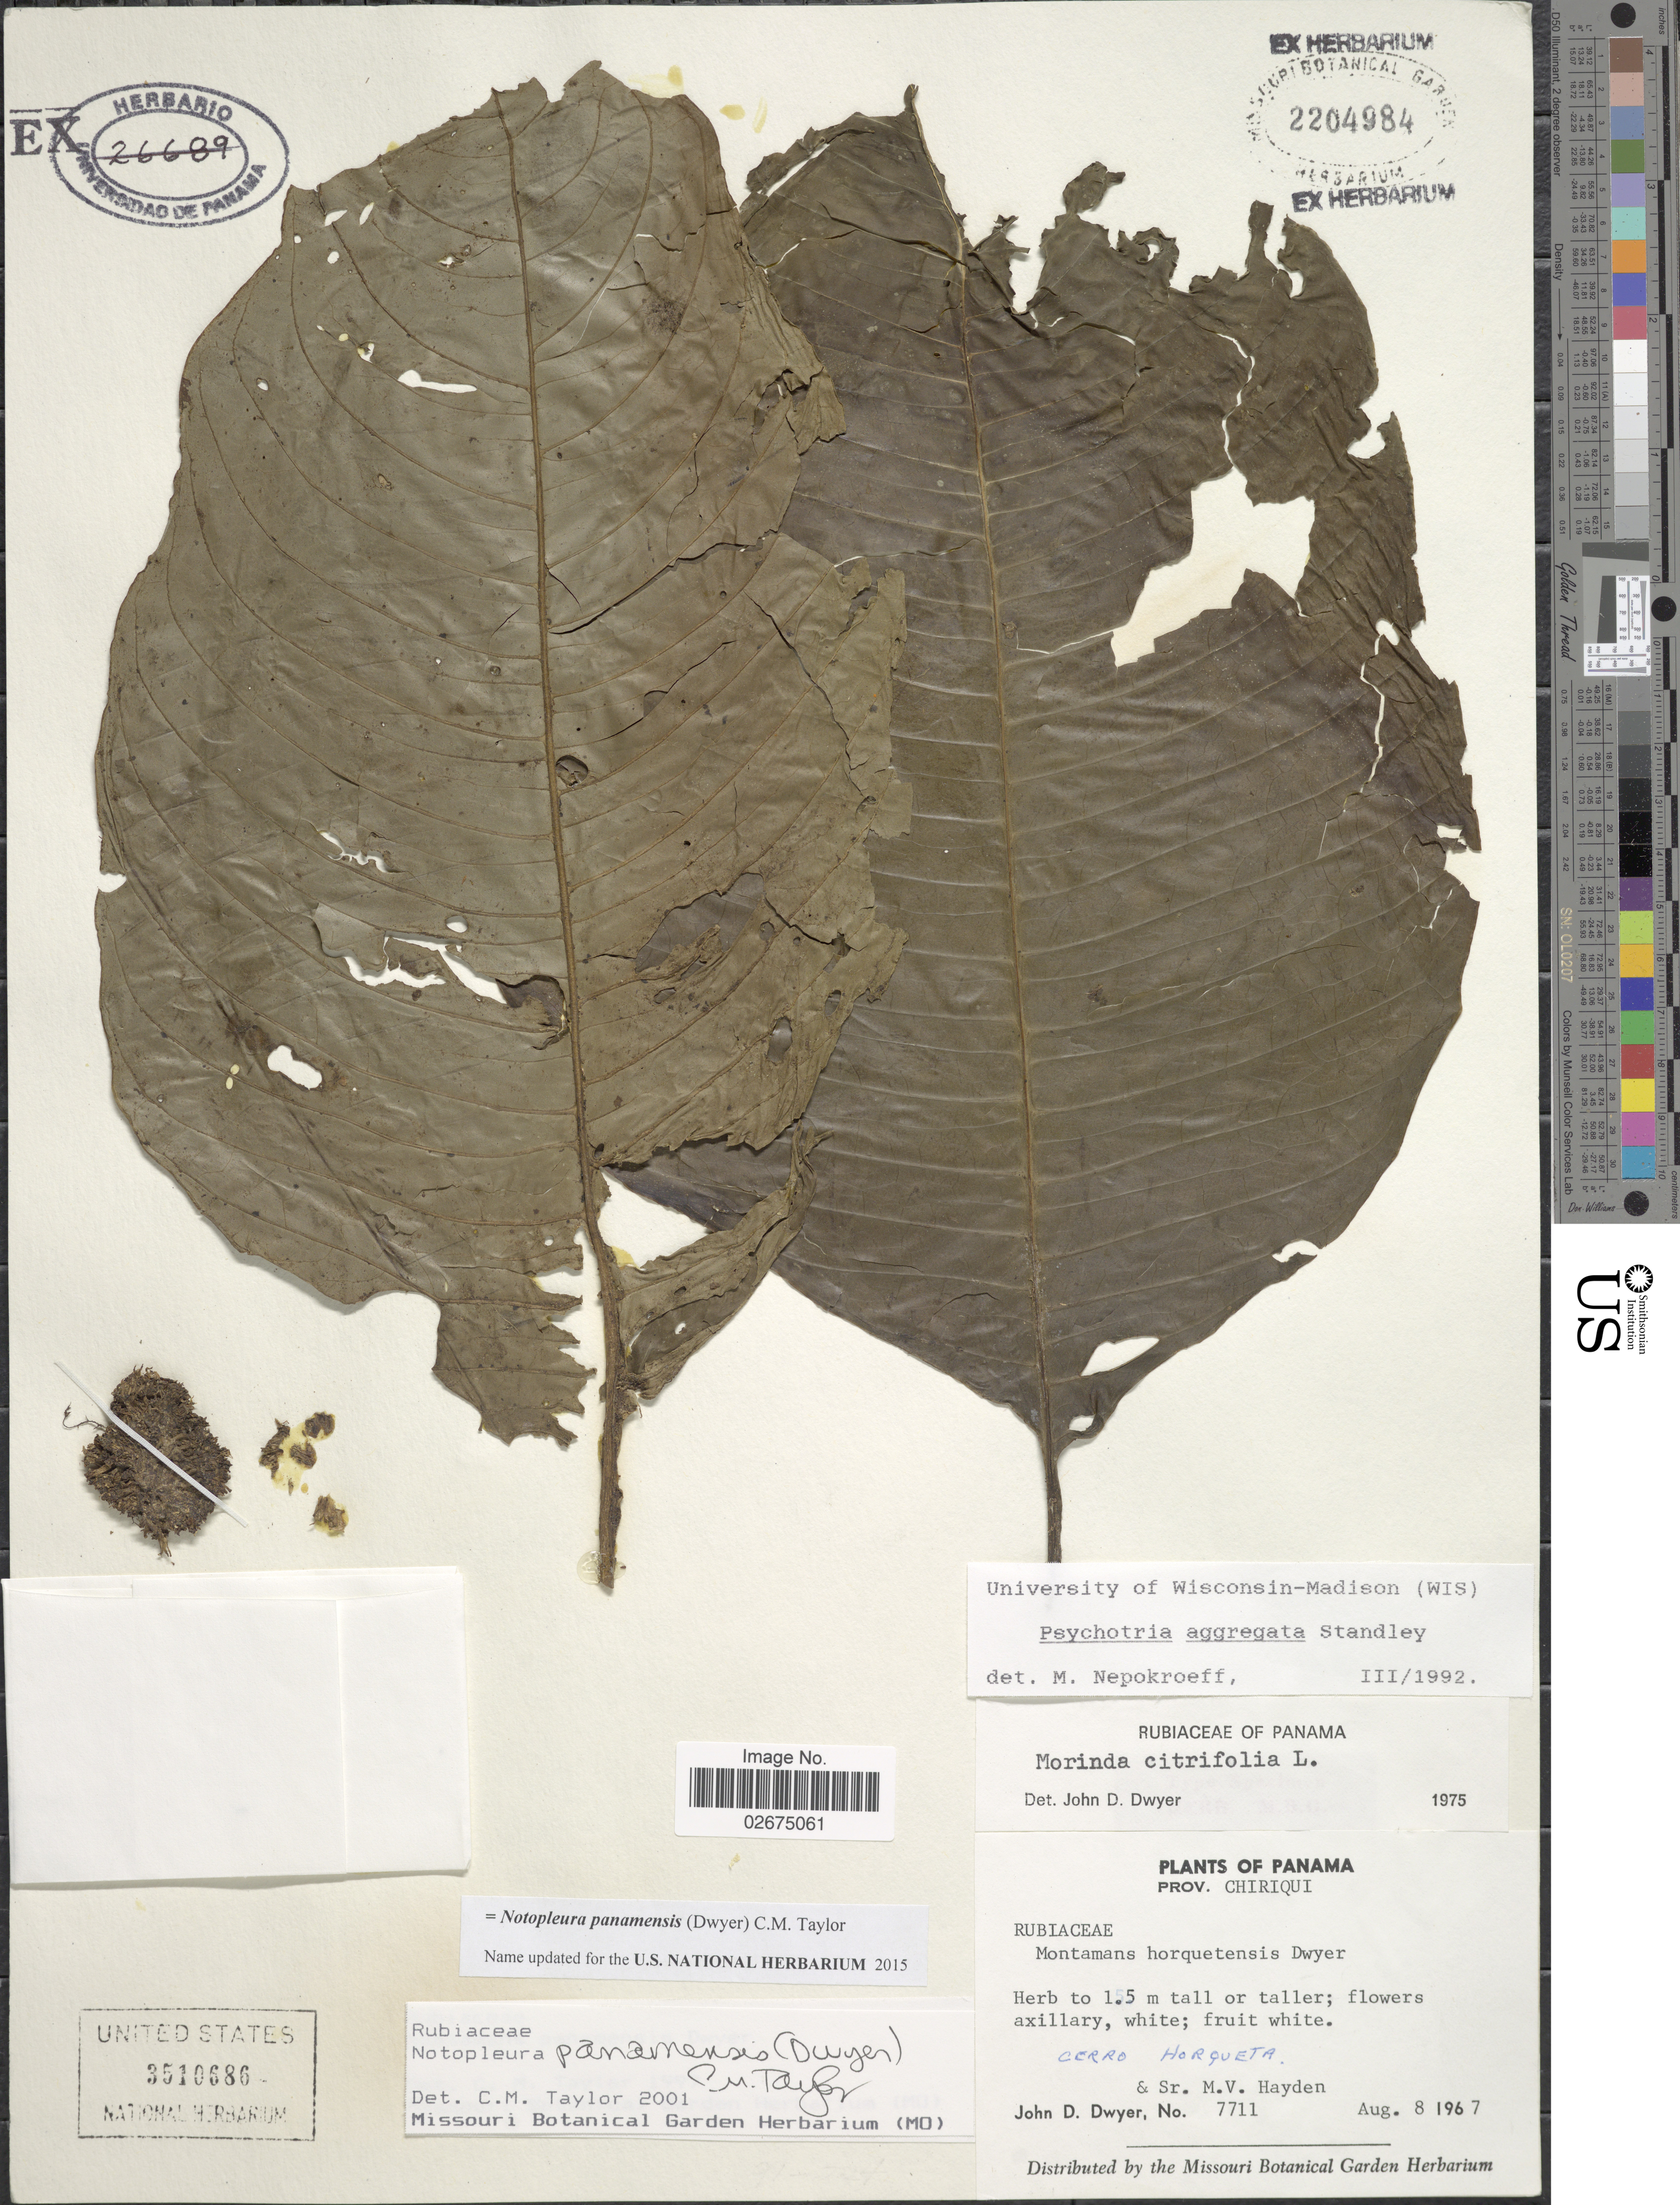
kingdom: Plantae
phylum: Tracheophyta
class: Magnoliopsida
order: Gentianales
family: Rubiaceae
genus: Notopleura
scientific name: Notopleura panamensis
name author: (Dwyer) C.M. Taylor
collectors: J. D. Dwyer & M.V. Hayden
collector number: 7711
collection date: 1967-08-08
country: Panama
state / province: Chiriqui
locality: Cerro Horqueta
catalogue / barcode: US 3510686